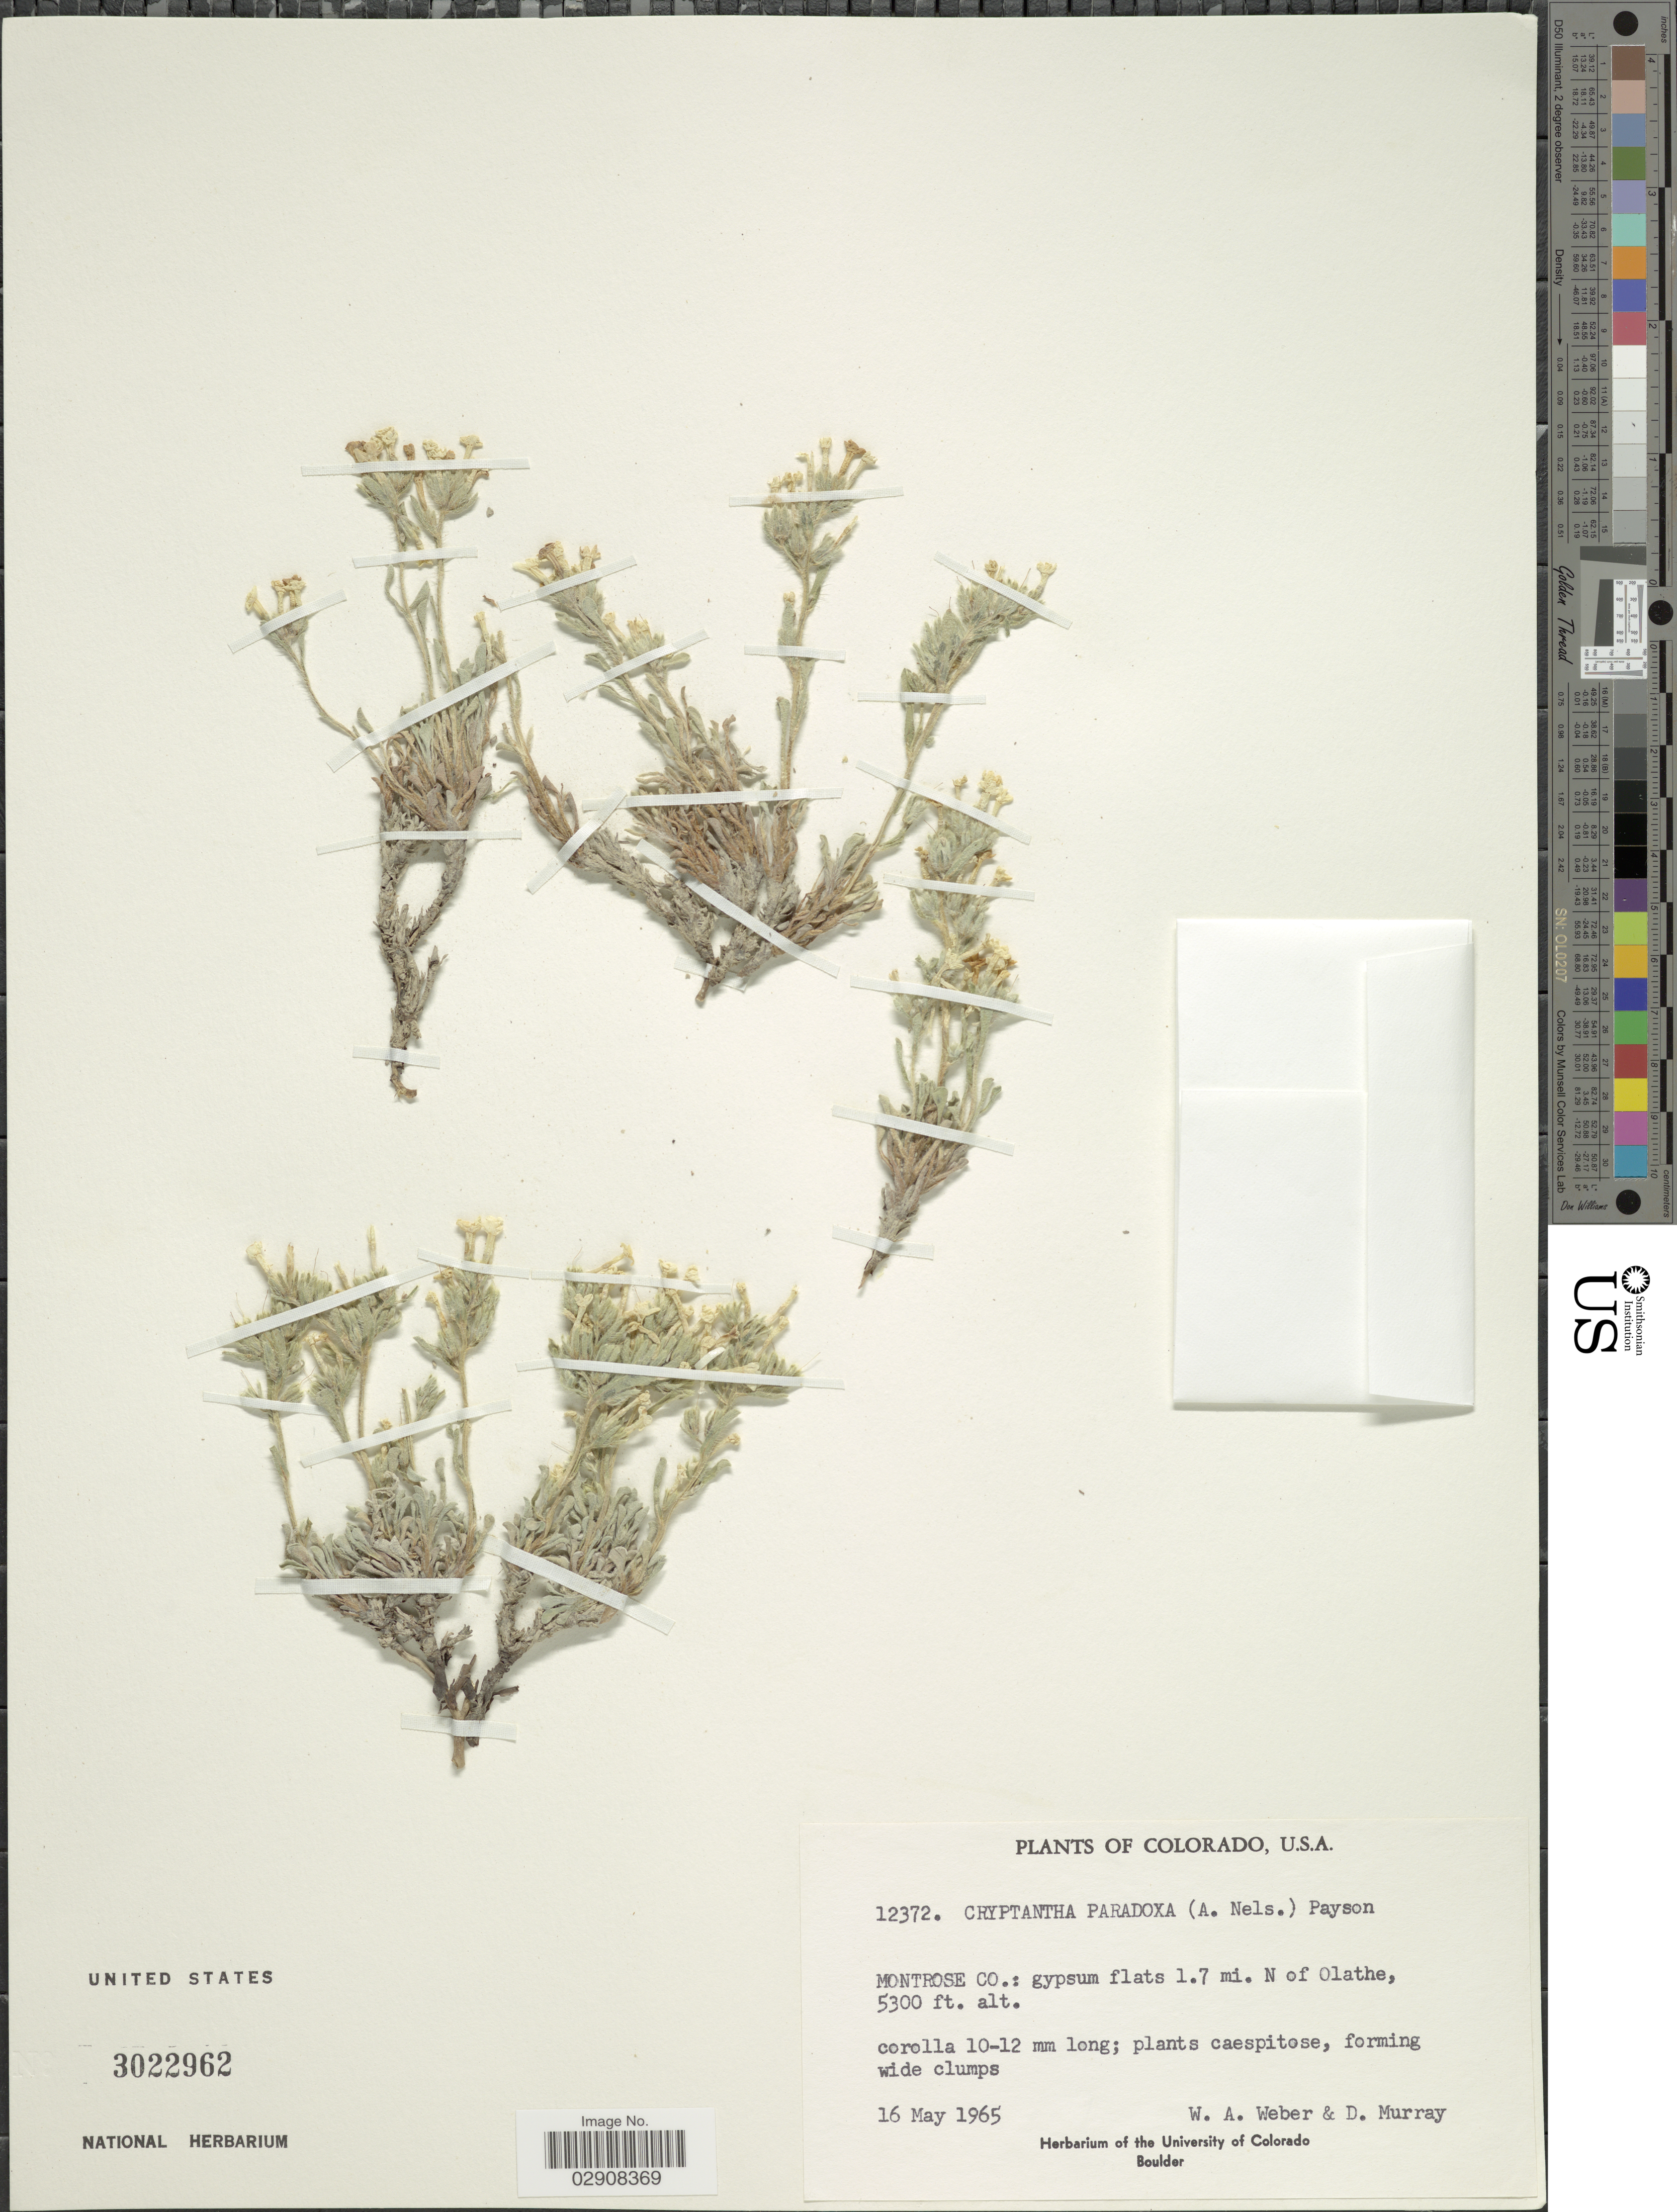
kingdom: Plantae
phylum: Tracheophyta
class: Magnoliopsida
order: Boraginales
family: Boraginaceae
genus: Cryptantha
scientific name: Cryptantha paradoxa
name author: (A. Nelson) Payson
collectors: W. A. Weber & D. F. Murray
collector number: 12372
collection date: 1965-05-16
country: United States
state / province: Colorado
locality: Montrose Co.: gypsum flats 1.7 mi. N. of Olathe.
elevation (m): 1615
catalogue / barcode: US 3022962